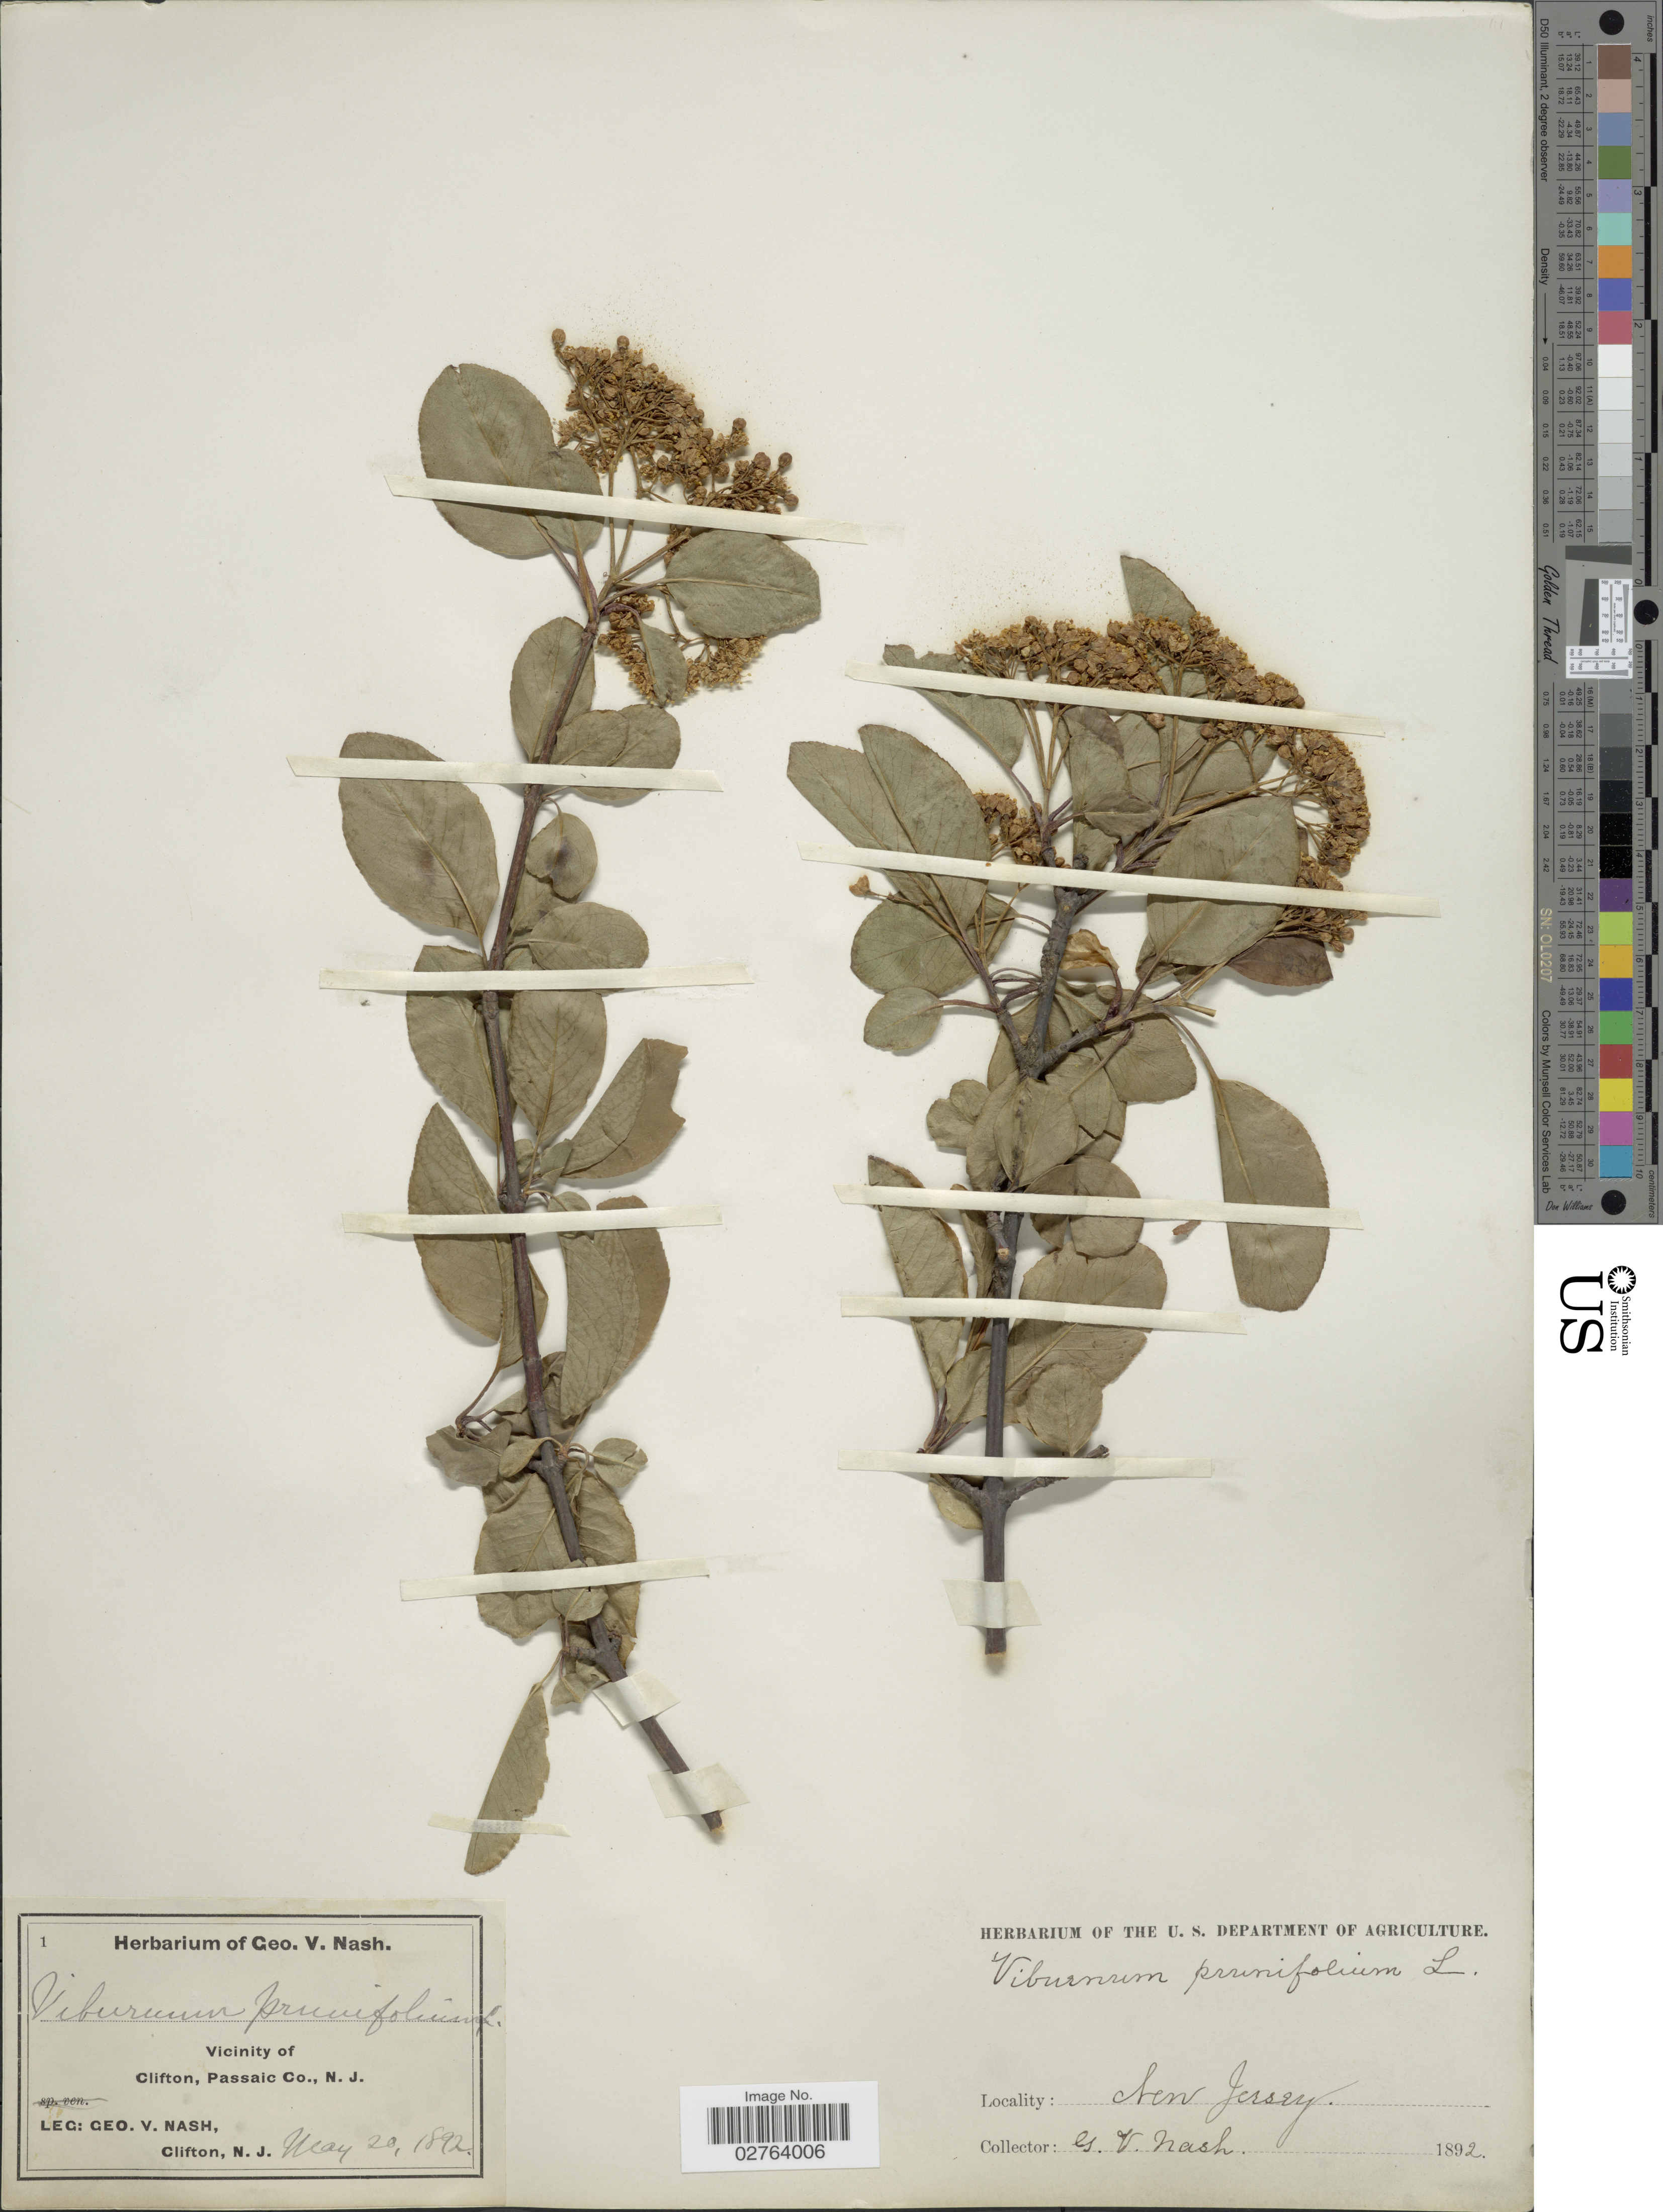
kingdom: Plantae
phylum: Tracheophyta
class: Magnoliopsida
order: Dipsacales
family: Viburnaceae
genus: Viburnum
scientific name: Viburnum prunifolium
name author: L.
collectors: G. V. Nash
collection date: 1892-05-20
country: United States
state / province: New Jersey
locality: Vicinity of Clifton, Passaic Co.